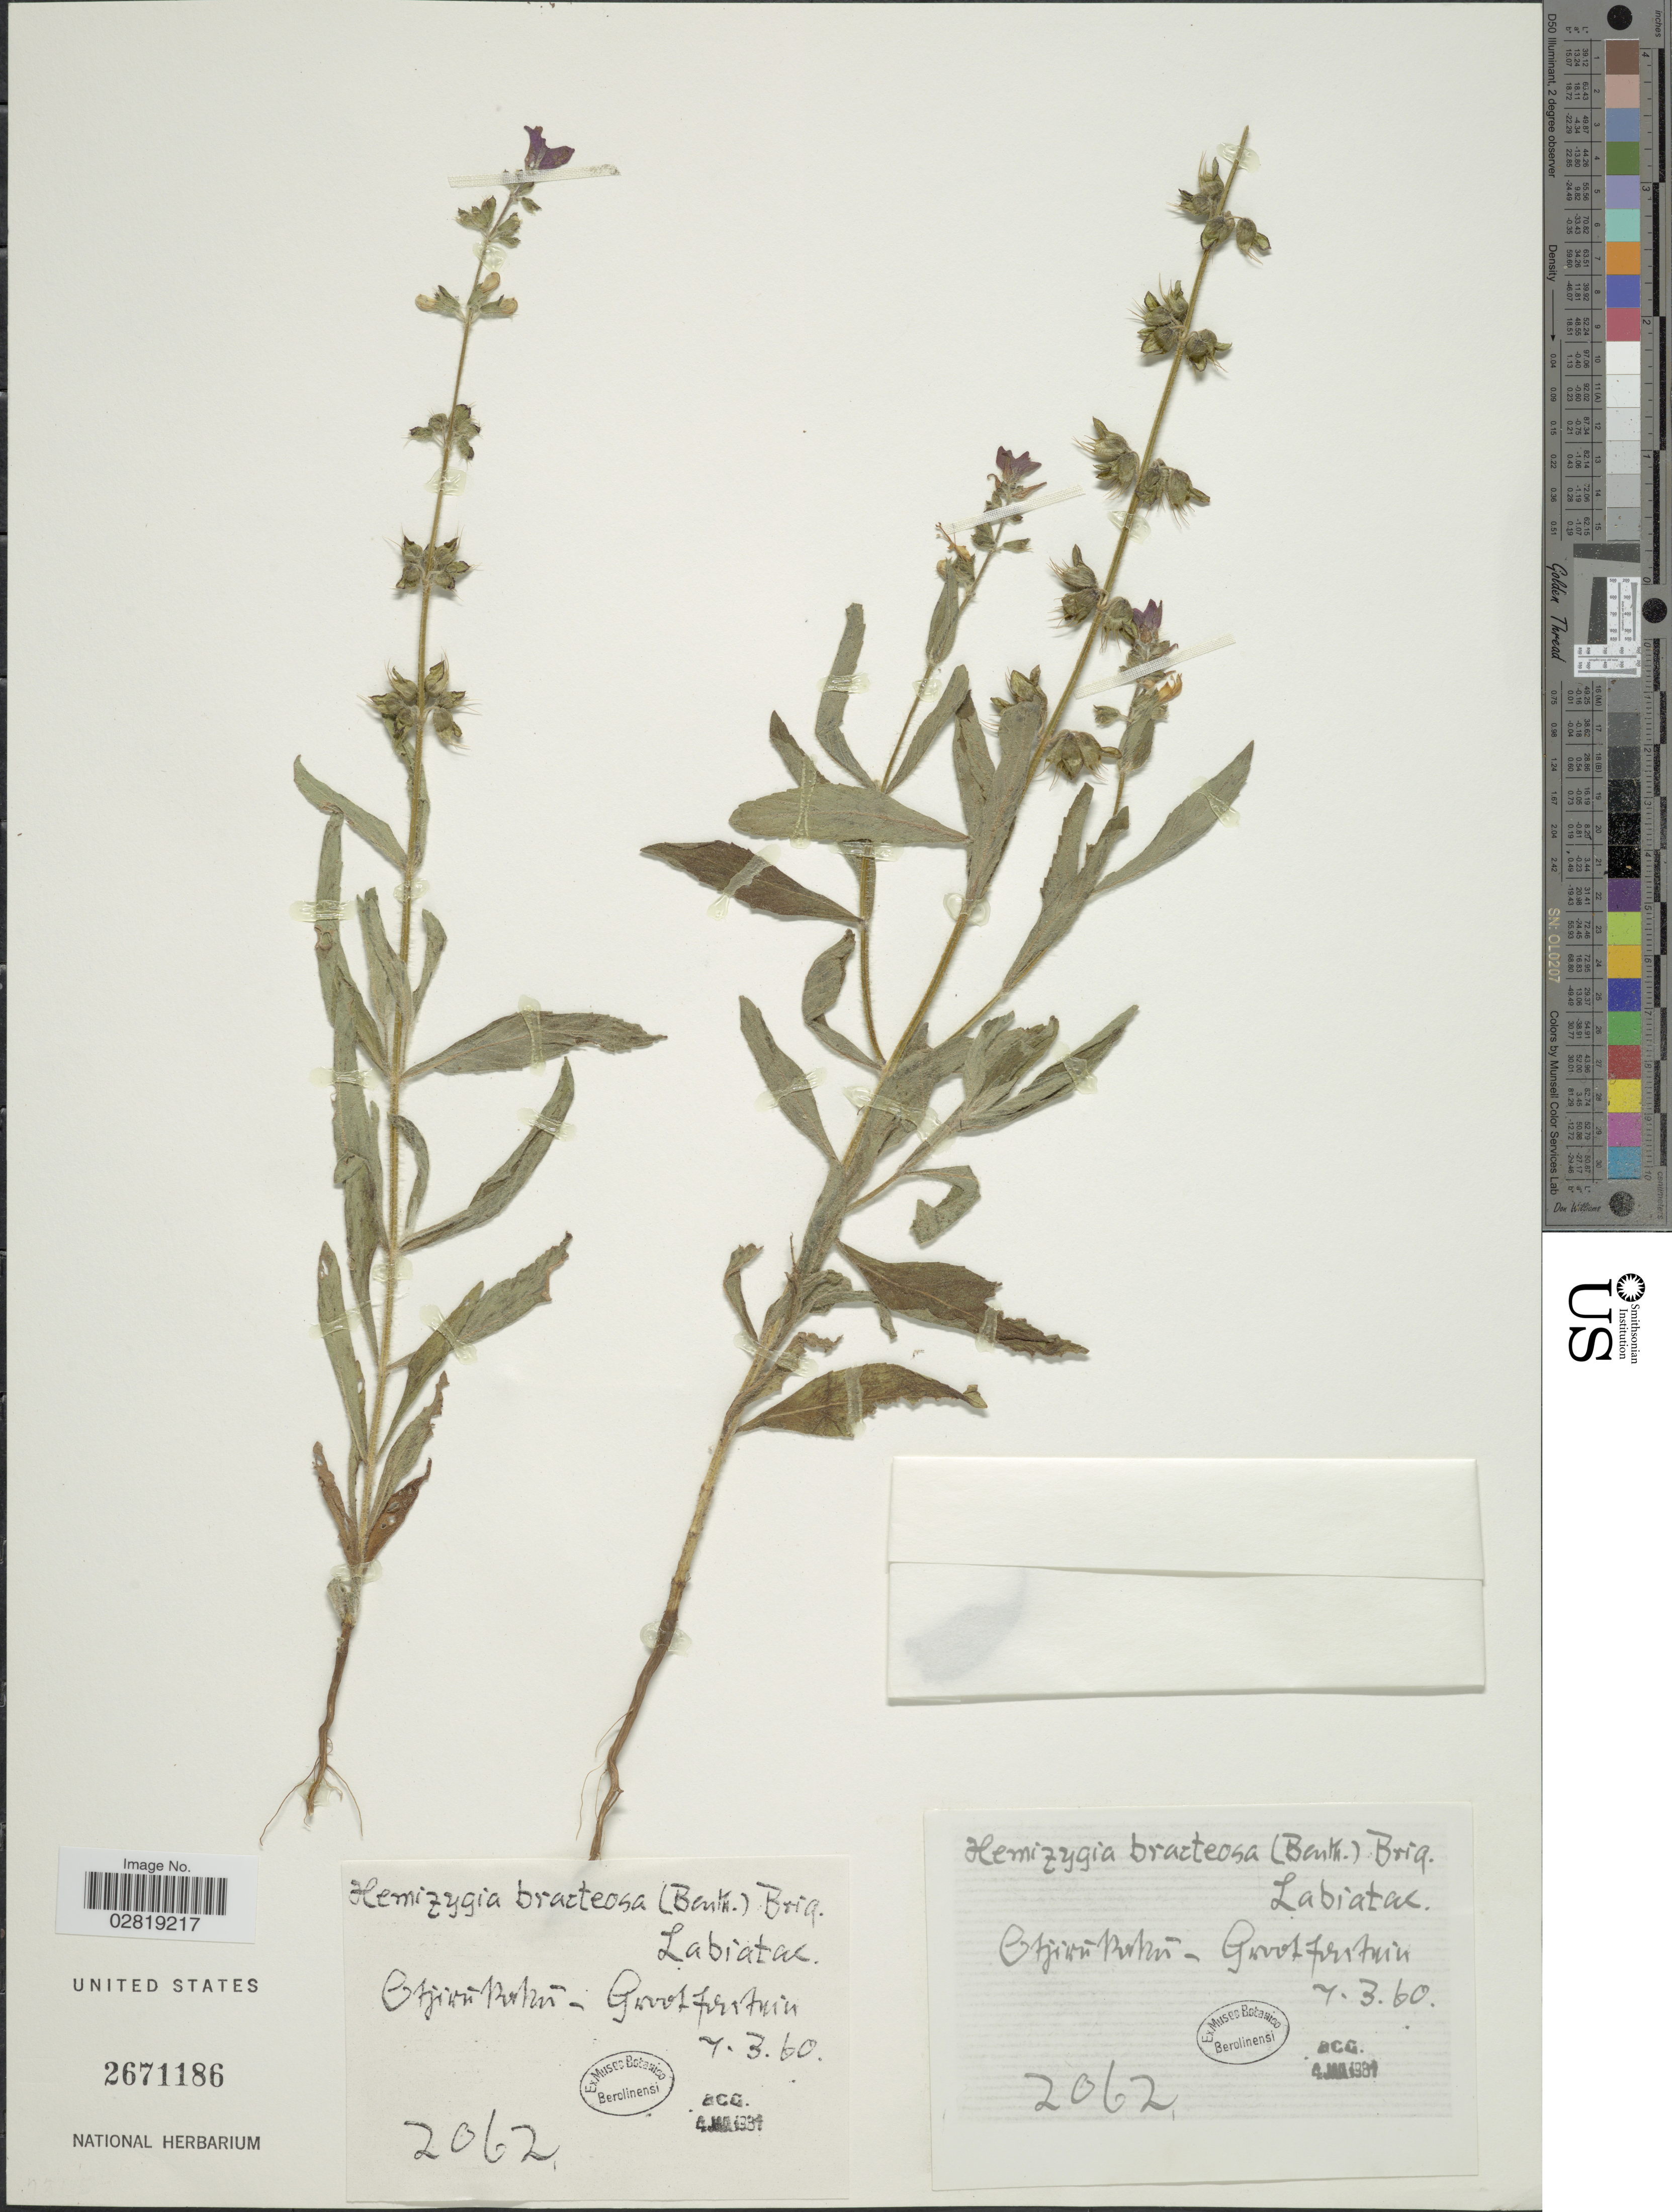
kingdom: Plantae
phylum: Tracheophyta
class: Magnoliopsida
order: Lamiales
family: Lamiaceae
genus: Hemizygia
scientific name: Hemizygia bracteosa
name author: (Benth.) Briq.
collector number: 2062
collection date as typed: Transcribed d/m/y: 7/3/60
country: Namibia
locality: Otjirukaku - Grootfontein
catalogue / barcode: US 2671186